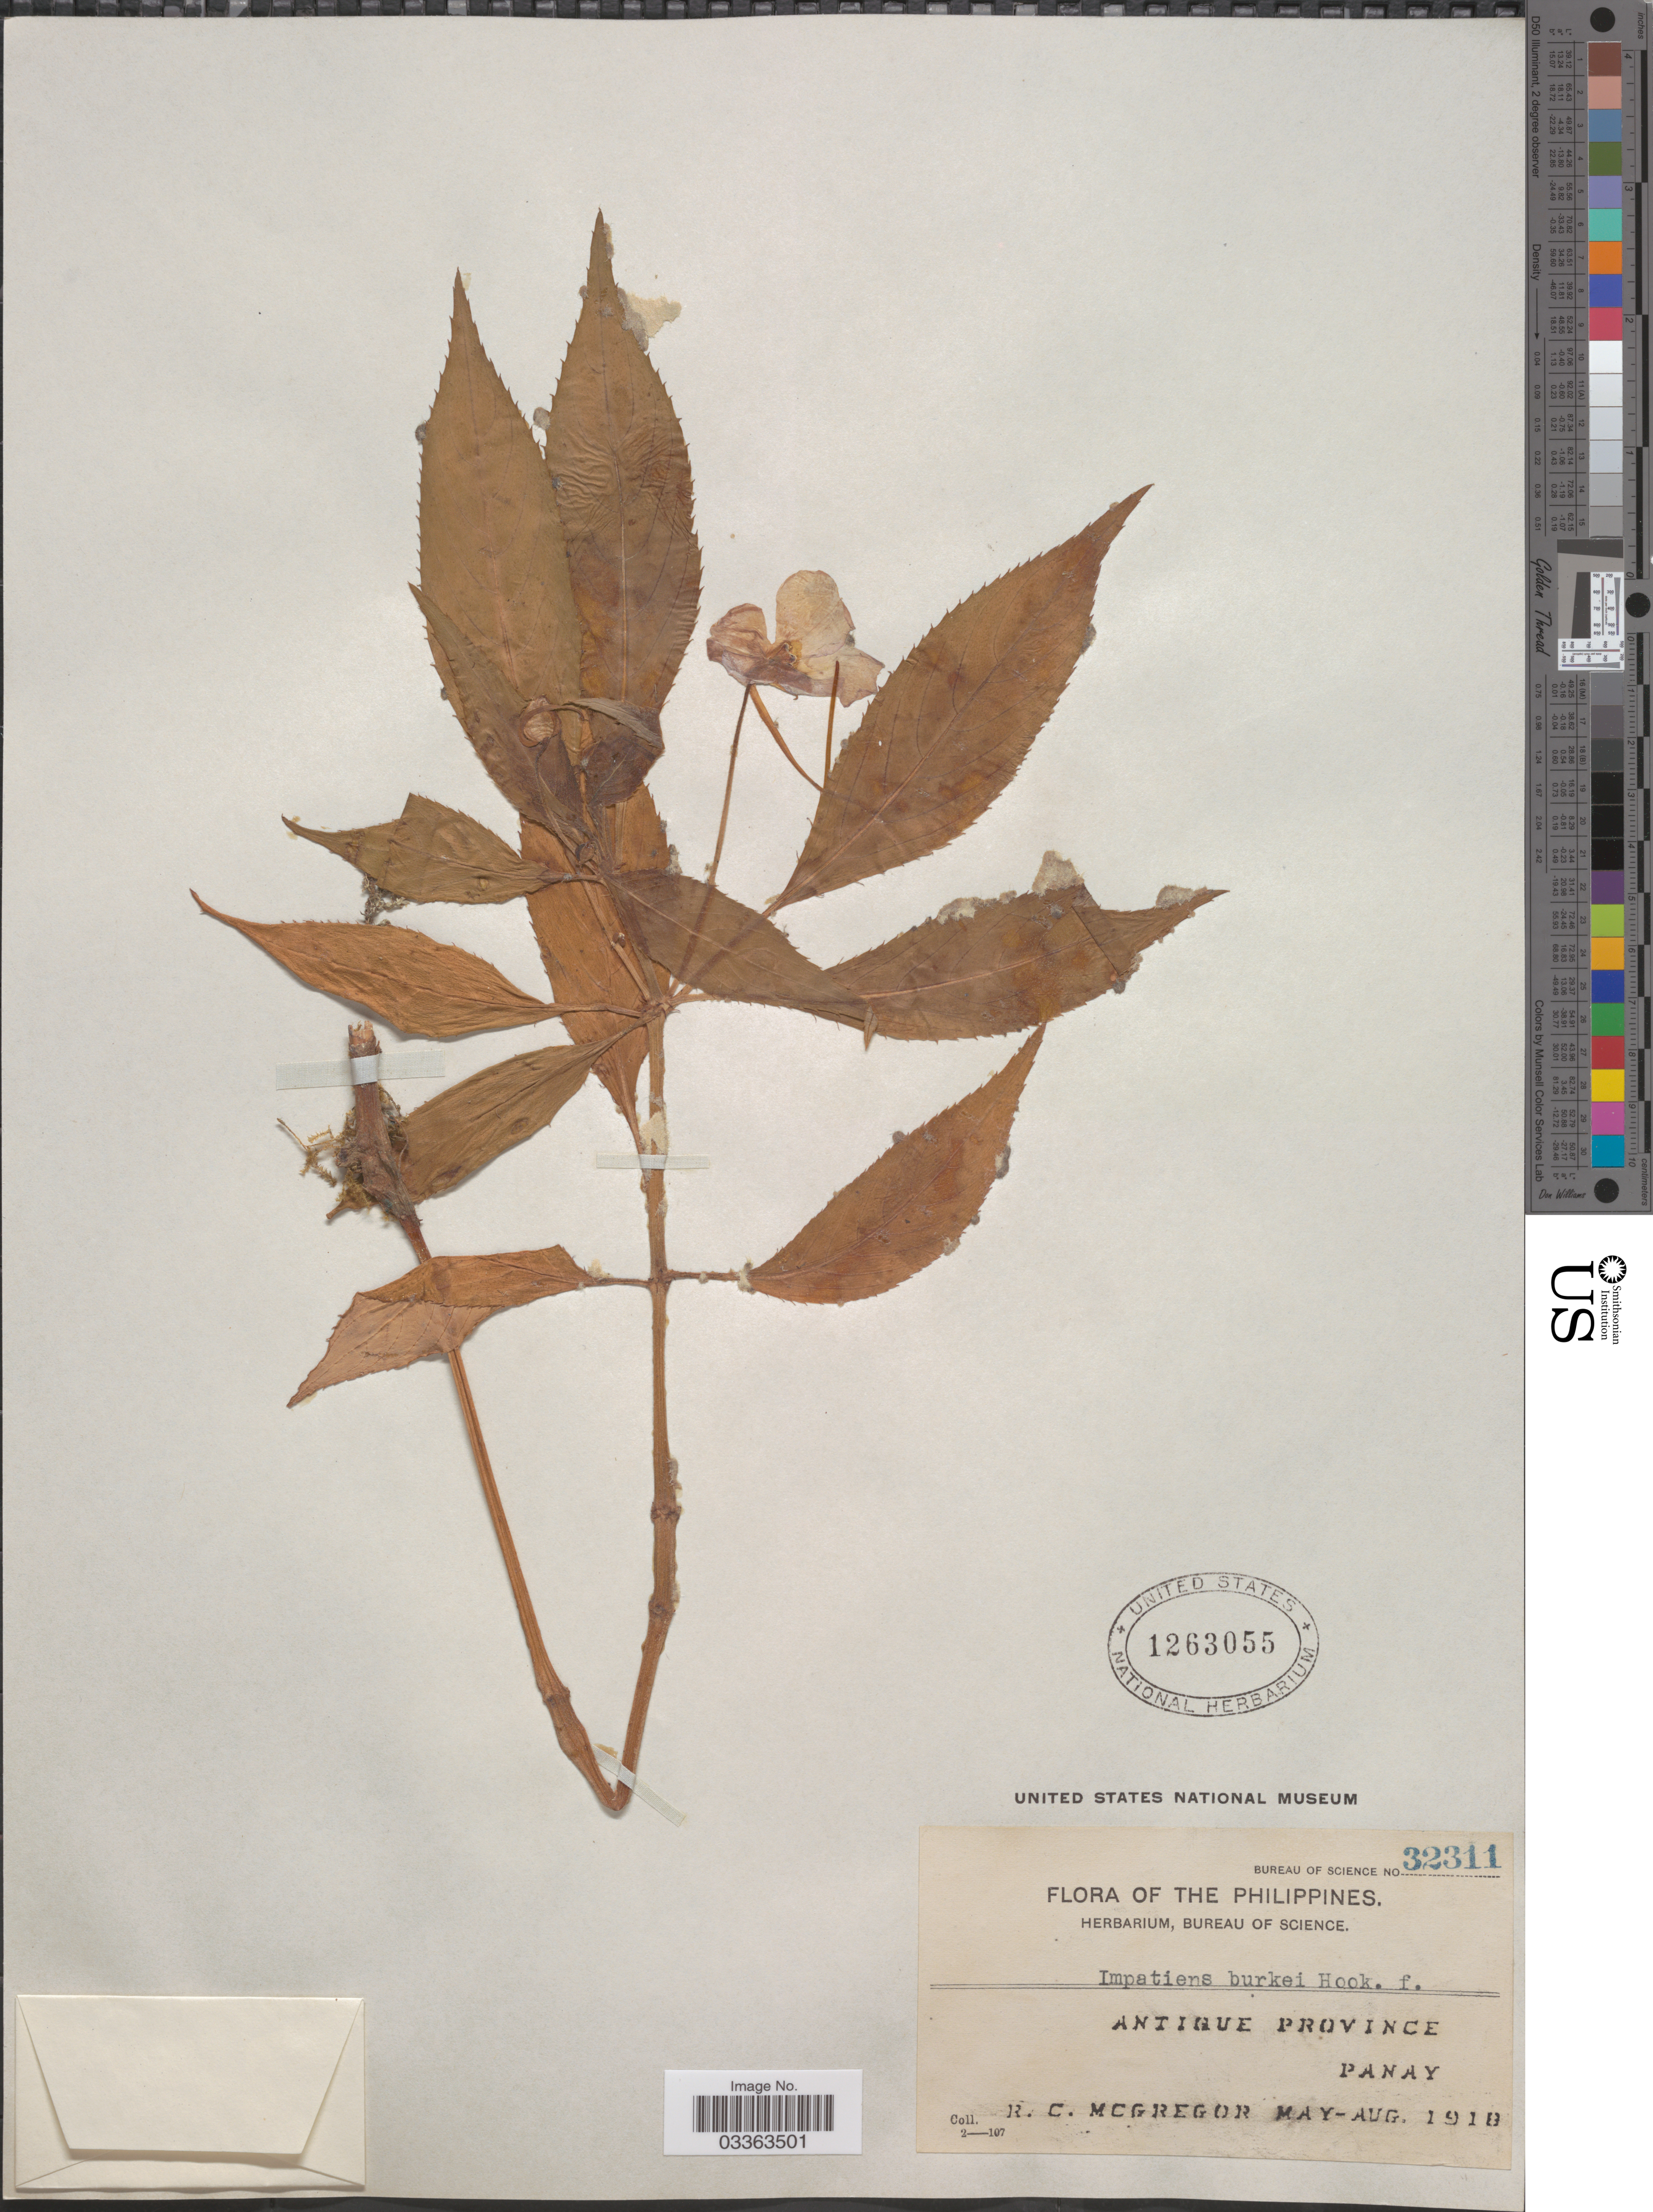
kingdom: Plantae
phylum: Tracheophyta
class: Magnoliopsida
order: Ericales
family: Balsaminaceae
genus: Impatiens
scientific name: Impatiens burkei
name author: Hook. f.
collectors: R. C. McGregor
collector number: Bureau of Science 32311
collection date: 1918-05/1918-08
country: Philippines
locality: Antique Province, Panay.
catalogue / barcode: US 1263055